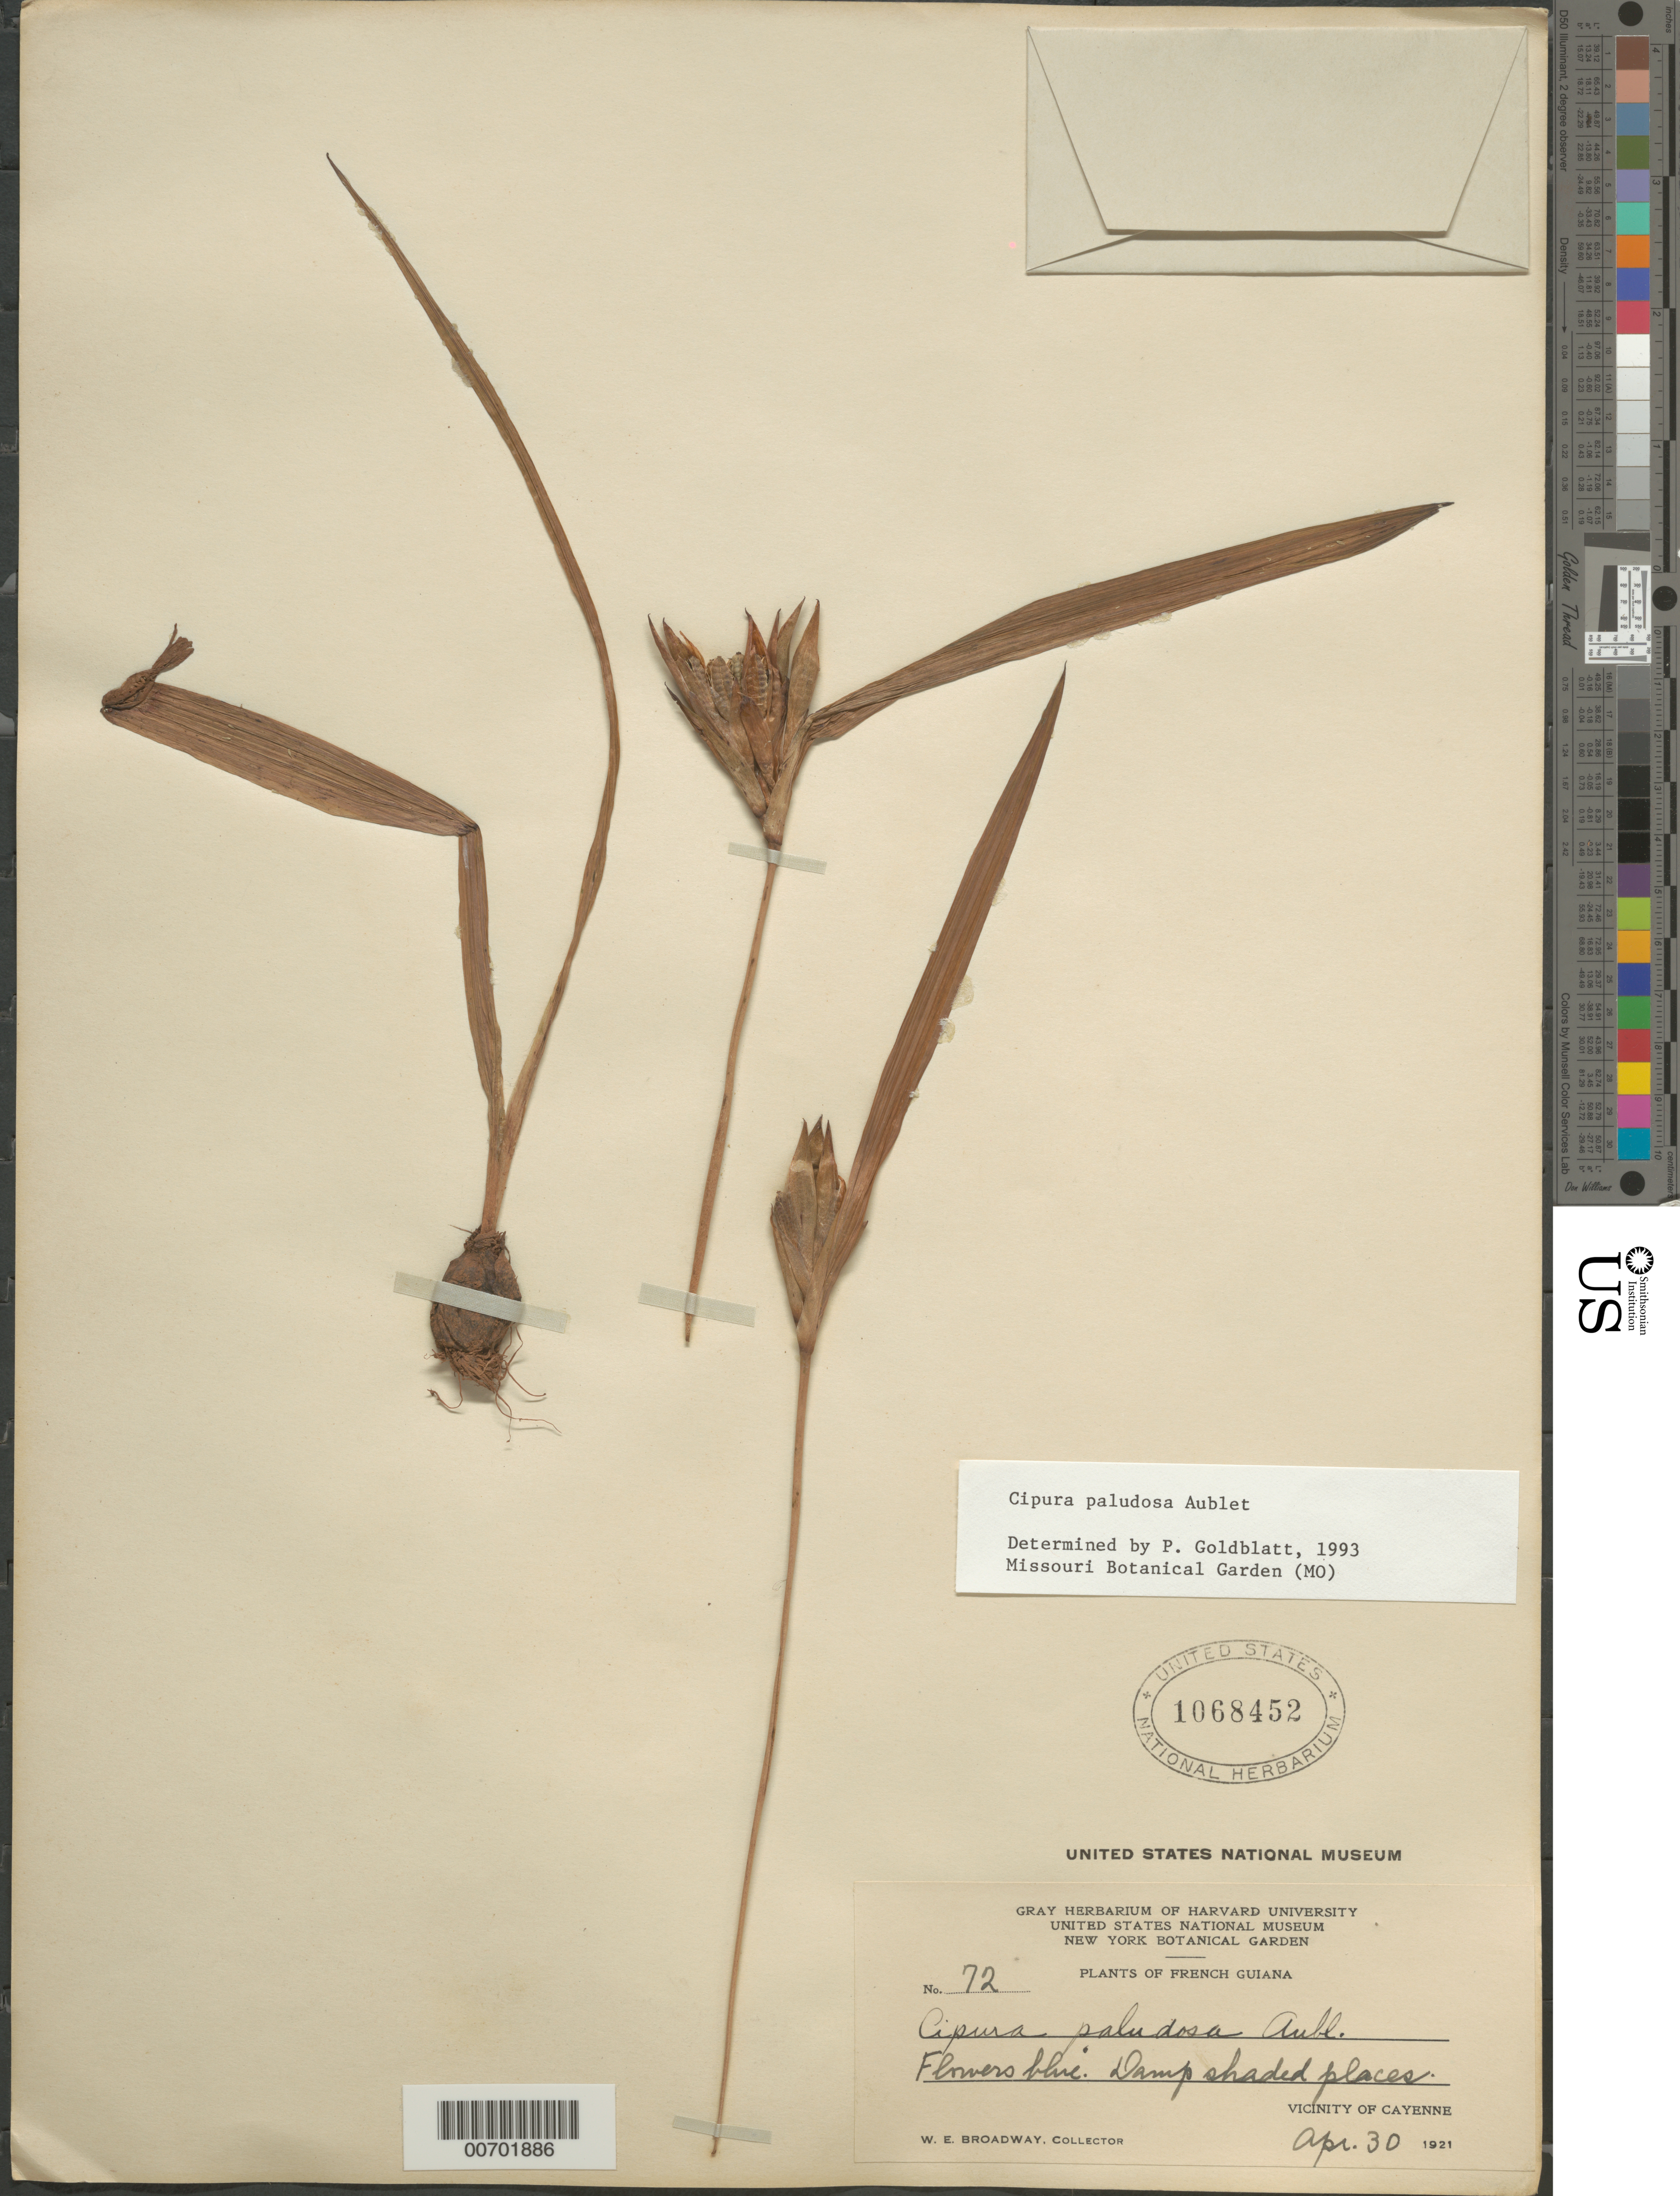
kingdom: Plantae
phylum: Tracheophyta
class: Liliopsida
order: Asparagales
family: Iridaceae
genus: Cipura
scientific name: Cipura paludosa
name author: Aubl.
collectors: W. E. Broadway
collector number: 72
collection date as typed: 30-Apr-21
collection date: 1921-04-30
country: French Guiana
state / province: Cayenne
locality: Cayenne, vic.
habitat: Damp shaded places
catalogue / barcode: US 1068452